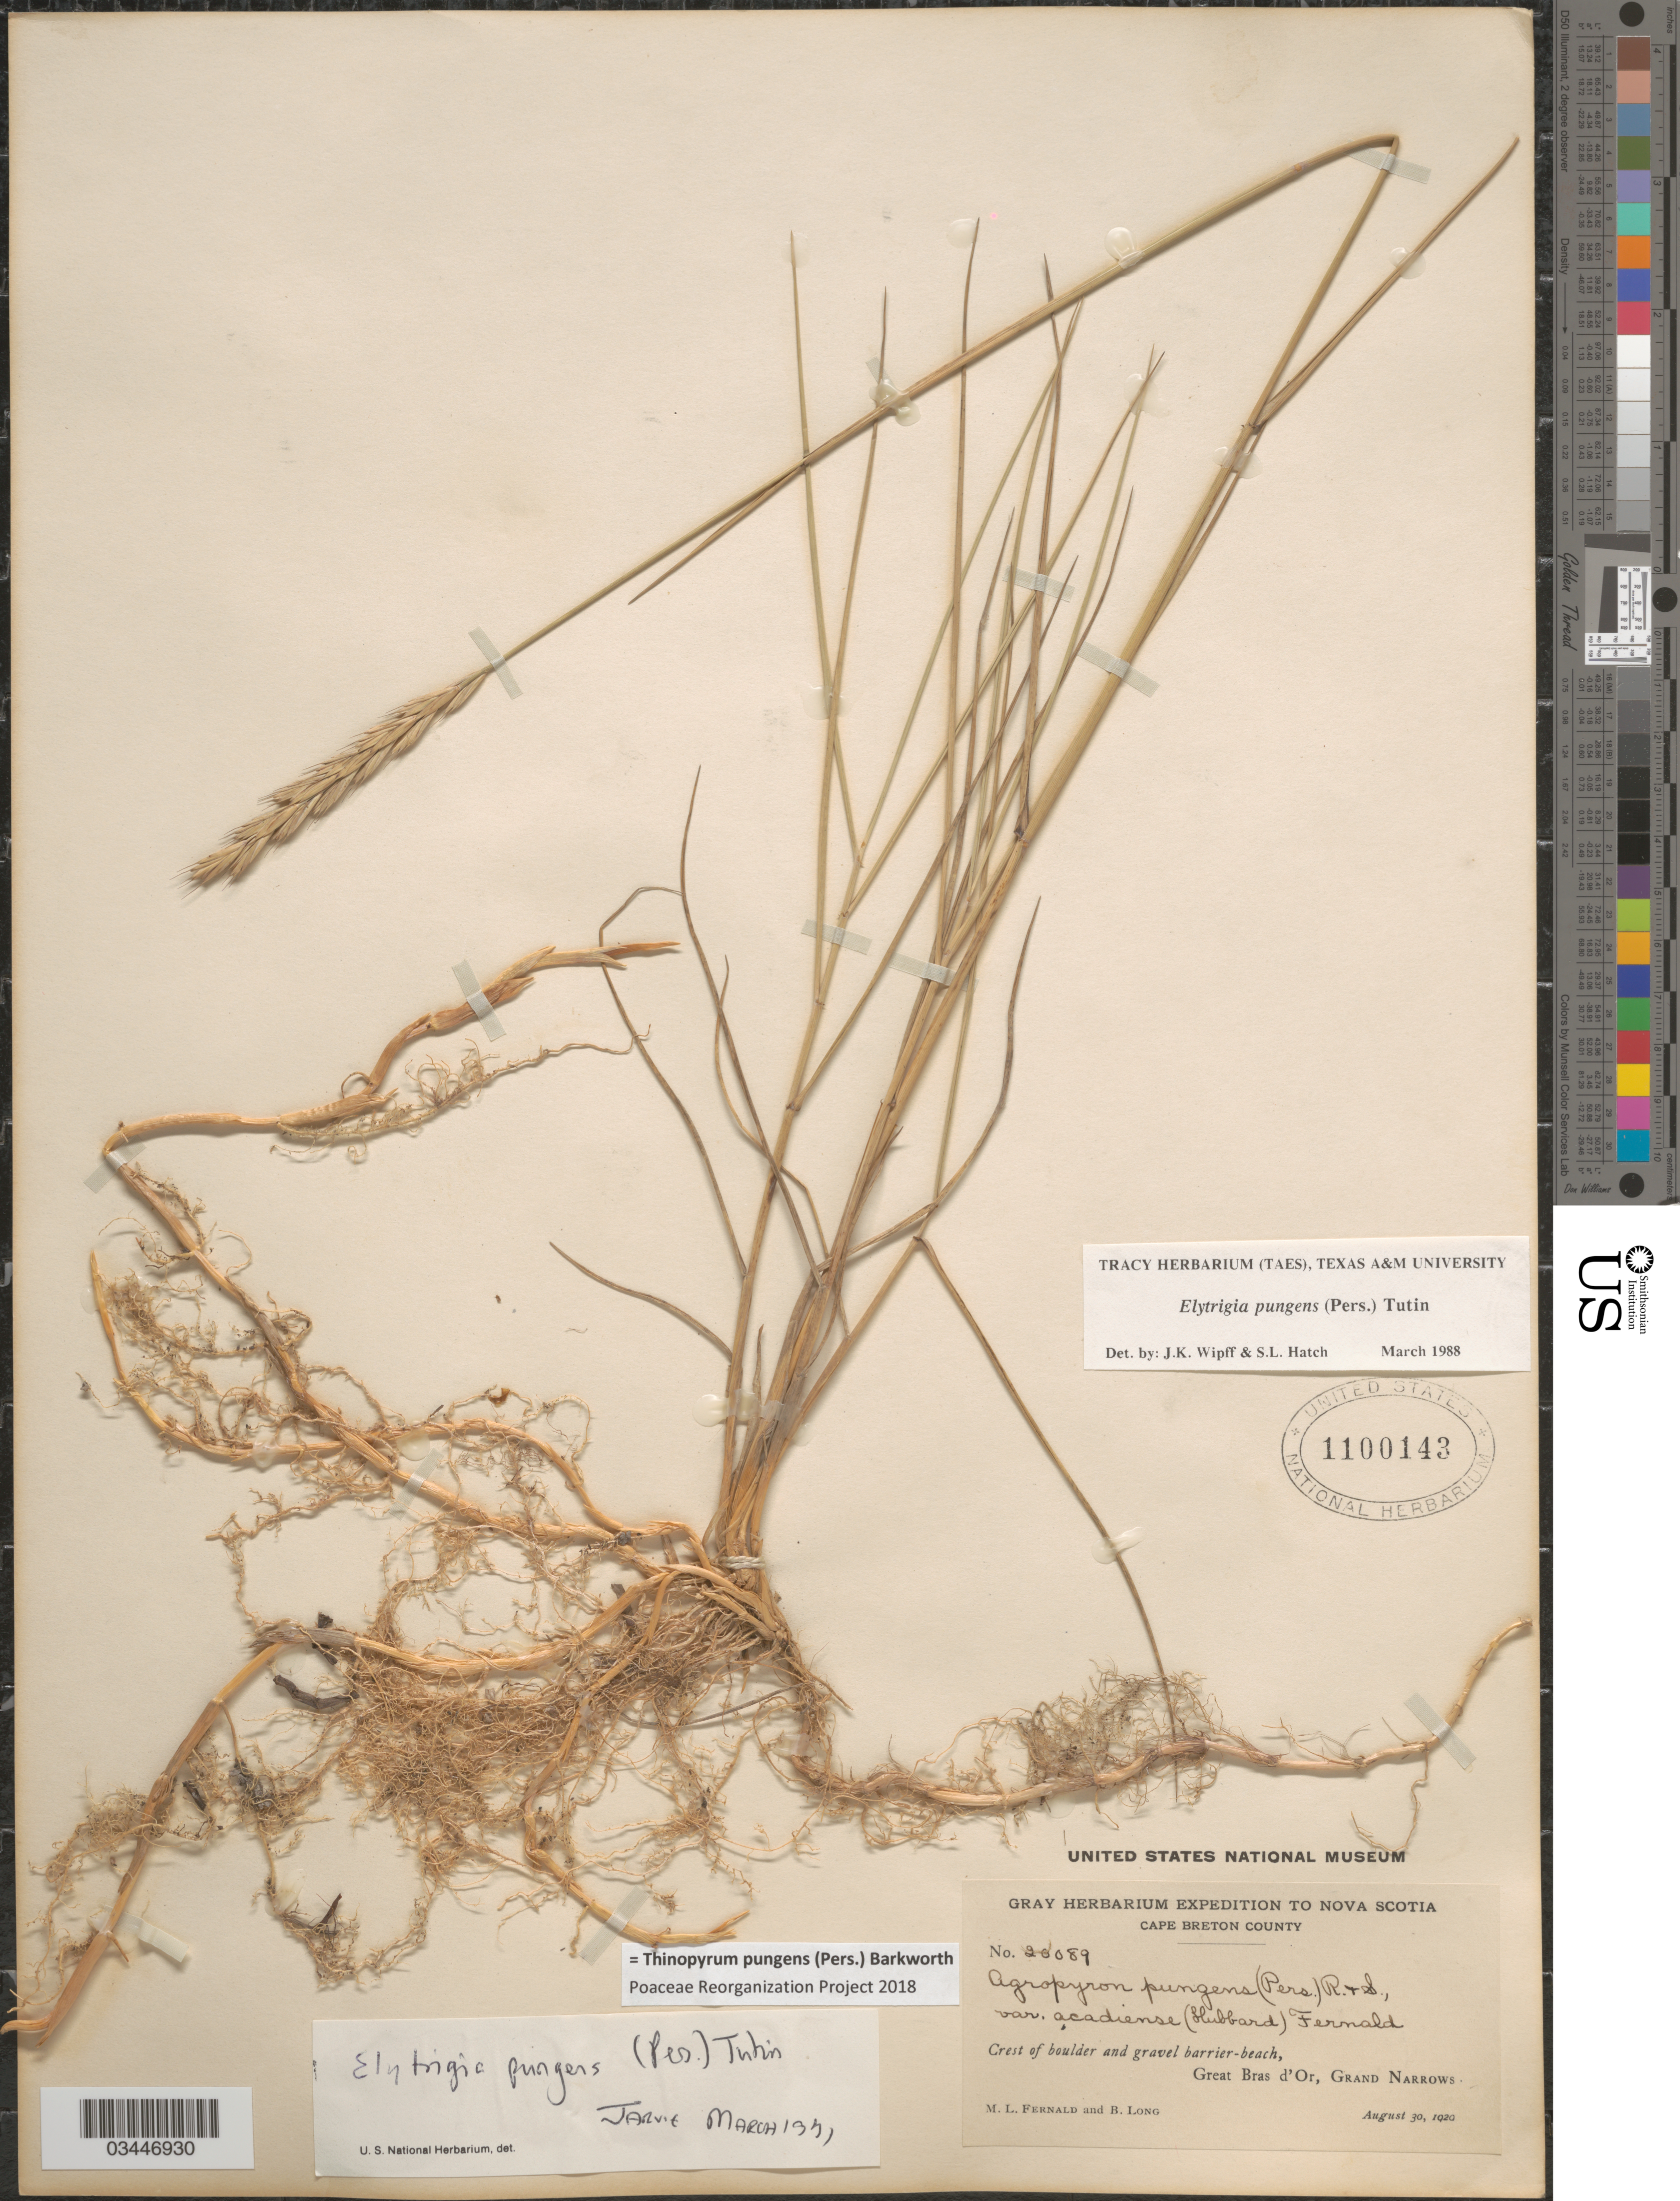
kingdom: Plantae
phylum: Tracheophyta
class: Liliopsida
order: Poales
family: Poaceae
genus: Thinopyrum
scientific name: Thinopyrum pungens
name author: (Pers.) Barkworth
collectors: M. L. Fernald & B. Long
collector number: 20089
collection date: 1920-08-30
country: Canada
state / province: Nova Scotia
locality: Gray Herbarium Expedition to Nova Scotia. Cape Breton County. Crest of boulder and gravel barrier-beach, Great Bras d'Or, Grand Narrows.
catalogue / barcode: US 1100143